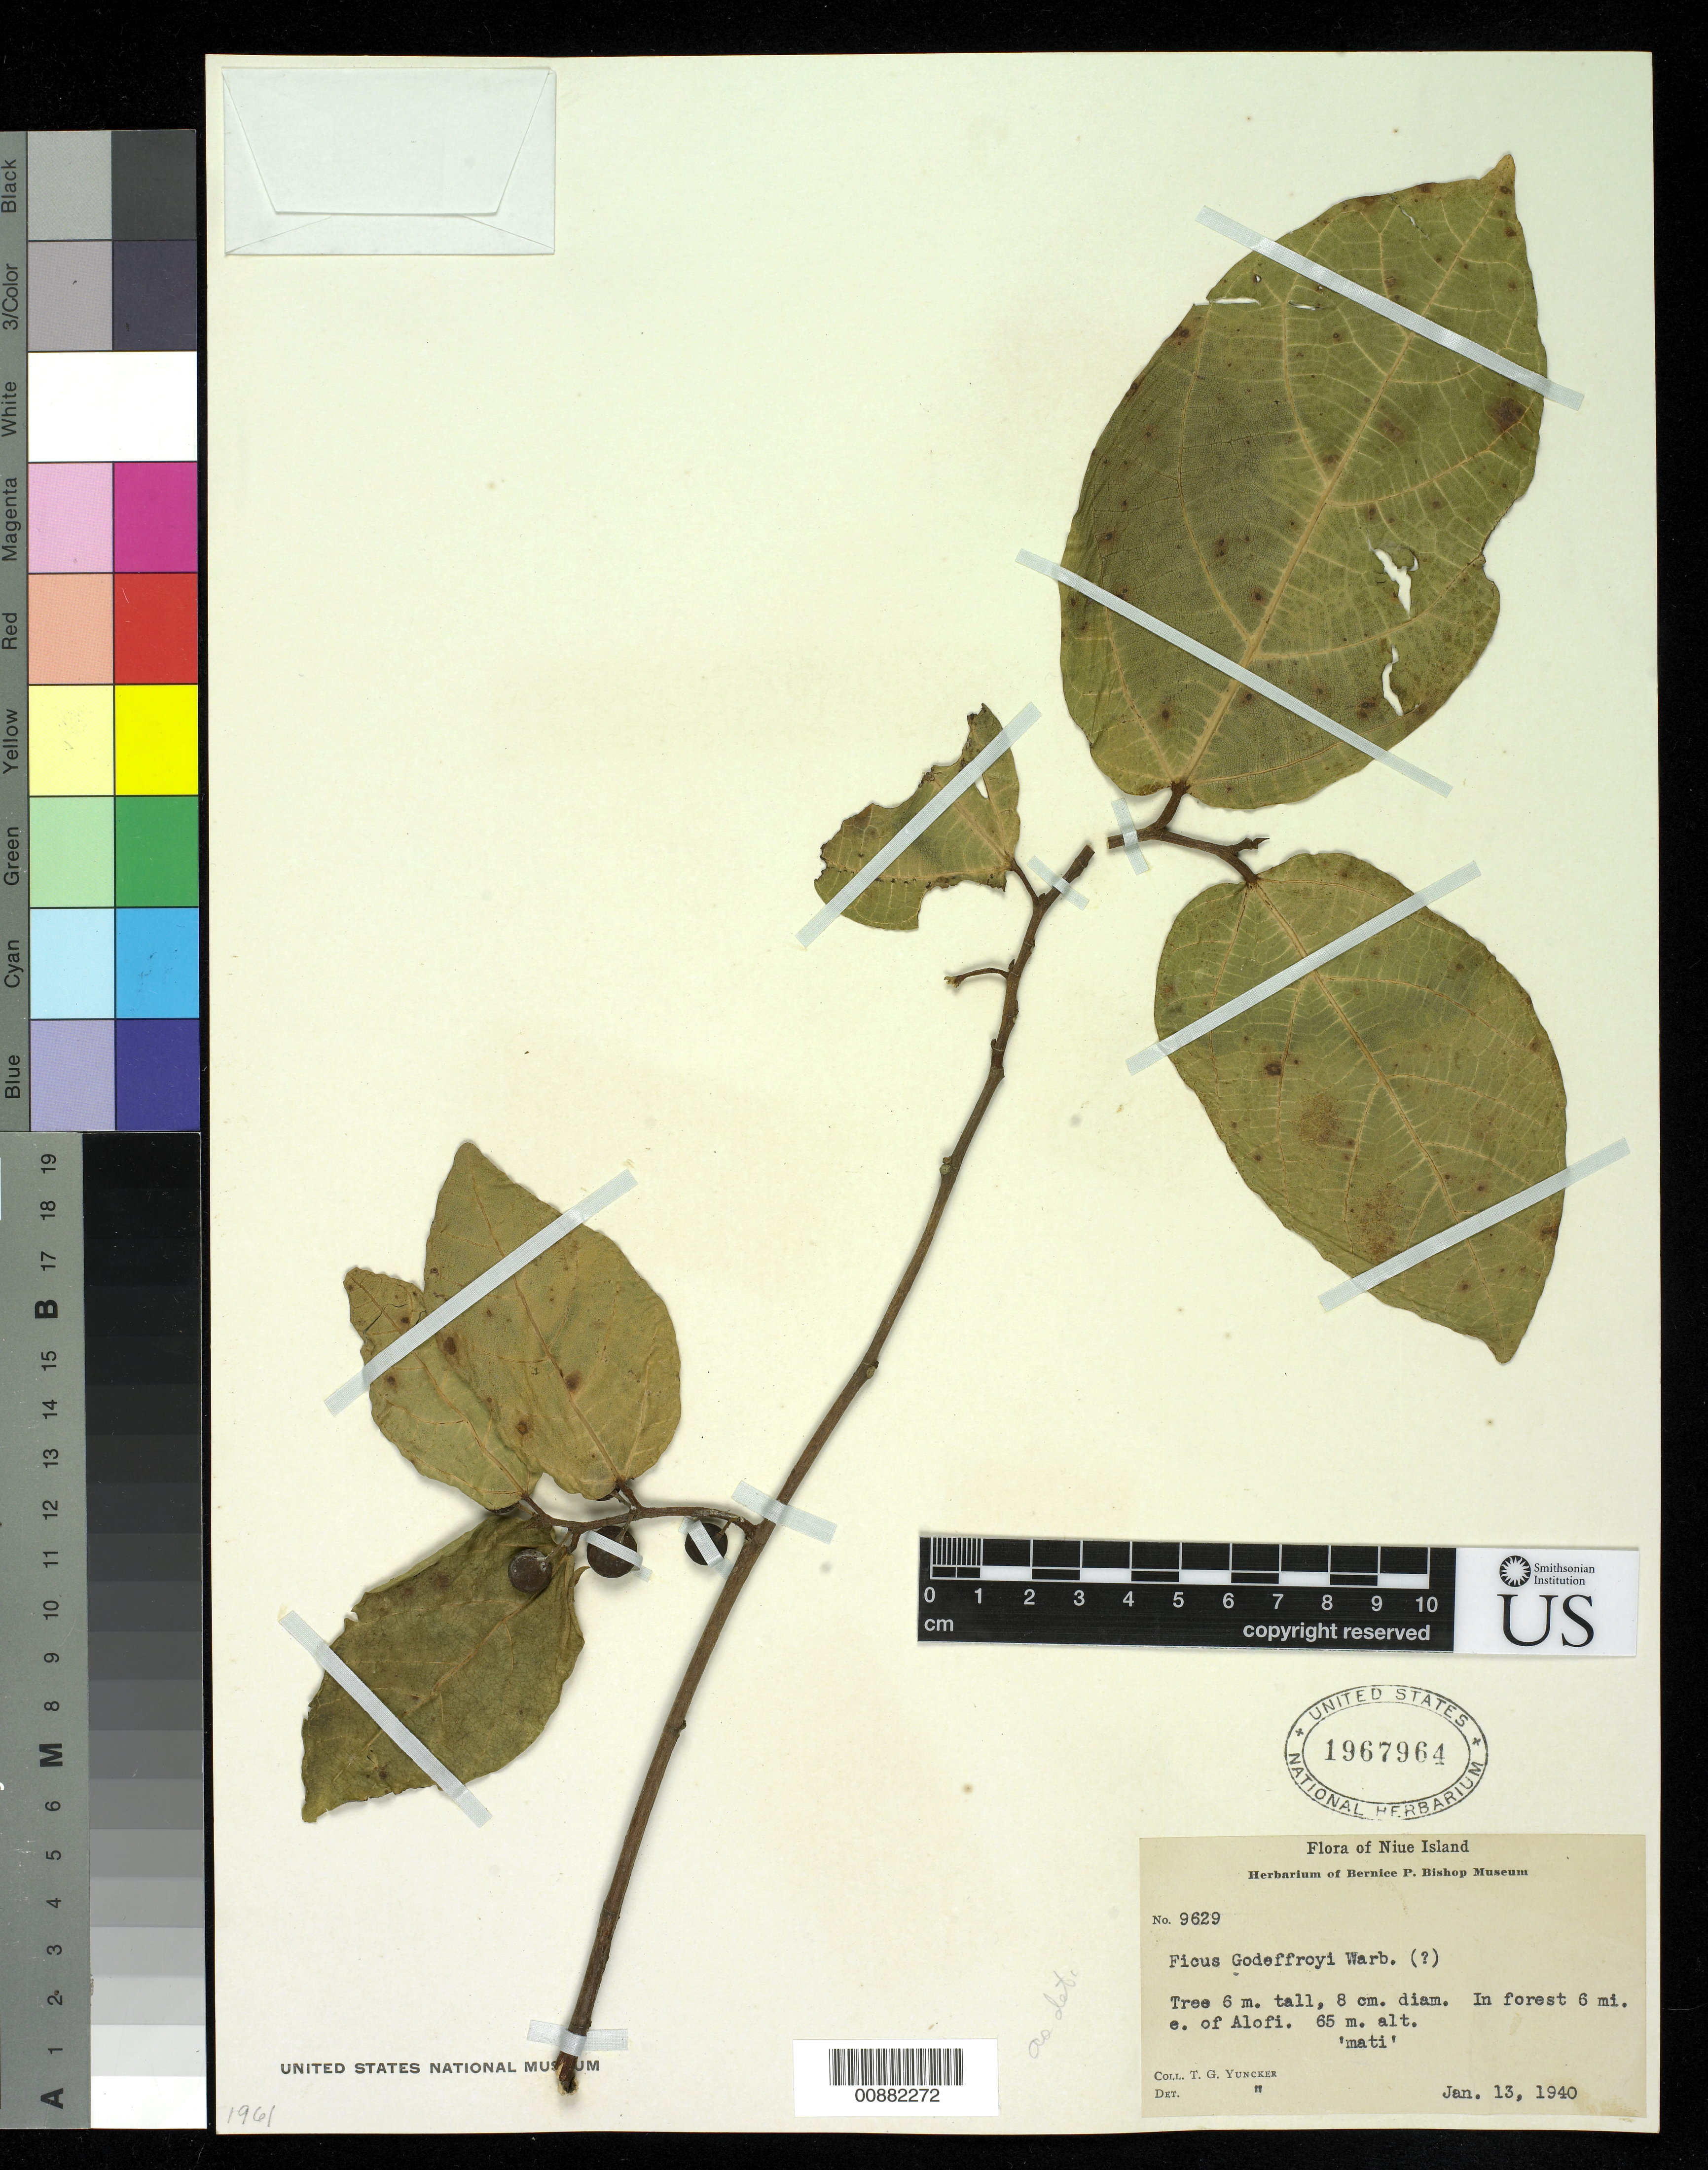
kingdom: Plantae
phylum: Tracheophyta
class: Magnoliopsida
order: Rosales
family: Moraceae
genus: Ficus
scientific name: Ficus godeffroyi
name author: Warb.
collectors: T. G. Yuncker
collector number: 9629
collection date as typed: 13 Jan 1940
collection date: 1940-01-13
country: Niue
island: Niue I.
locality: Niue island. 6 miles east of Alofi.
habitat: forest.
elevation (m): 65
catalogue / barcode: US 1967964